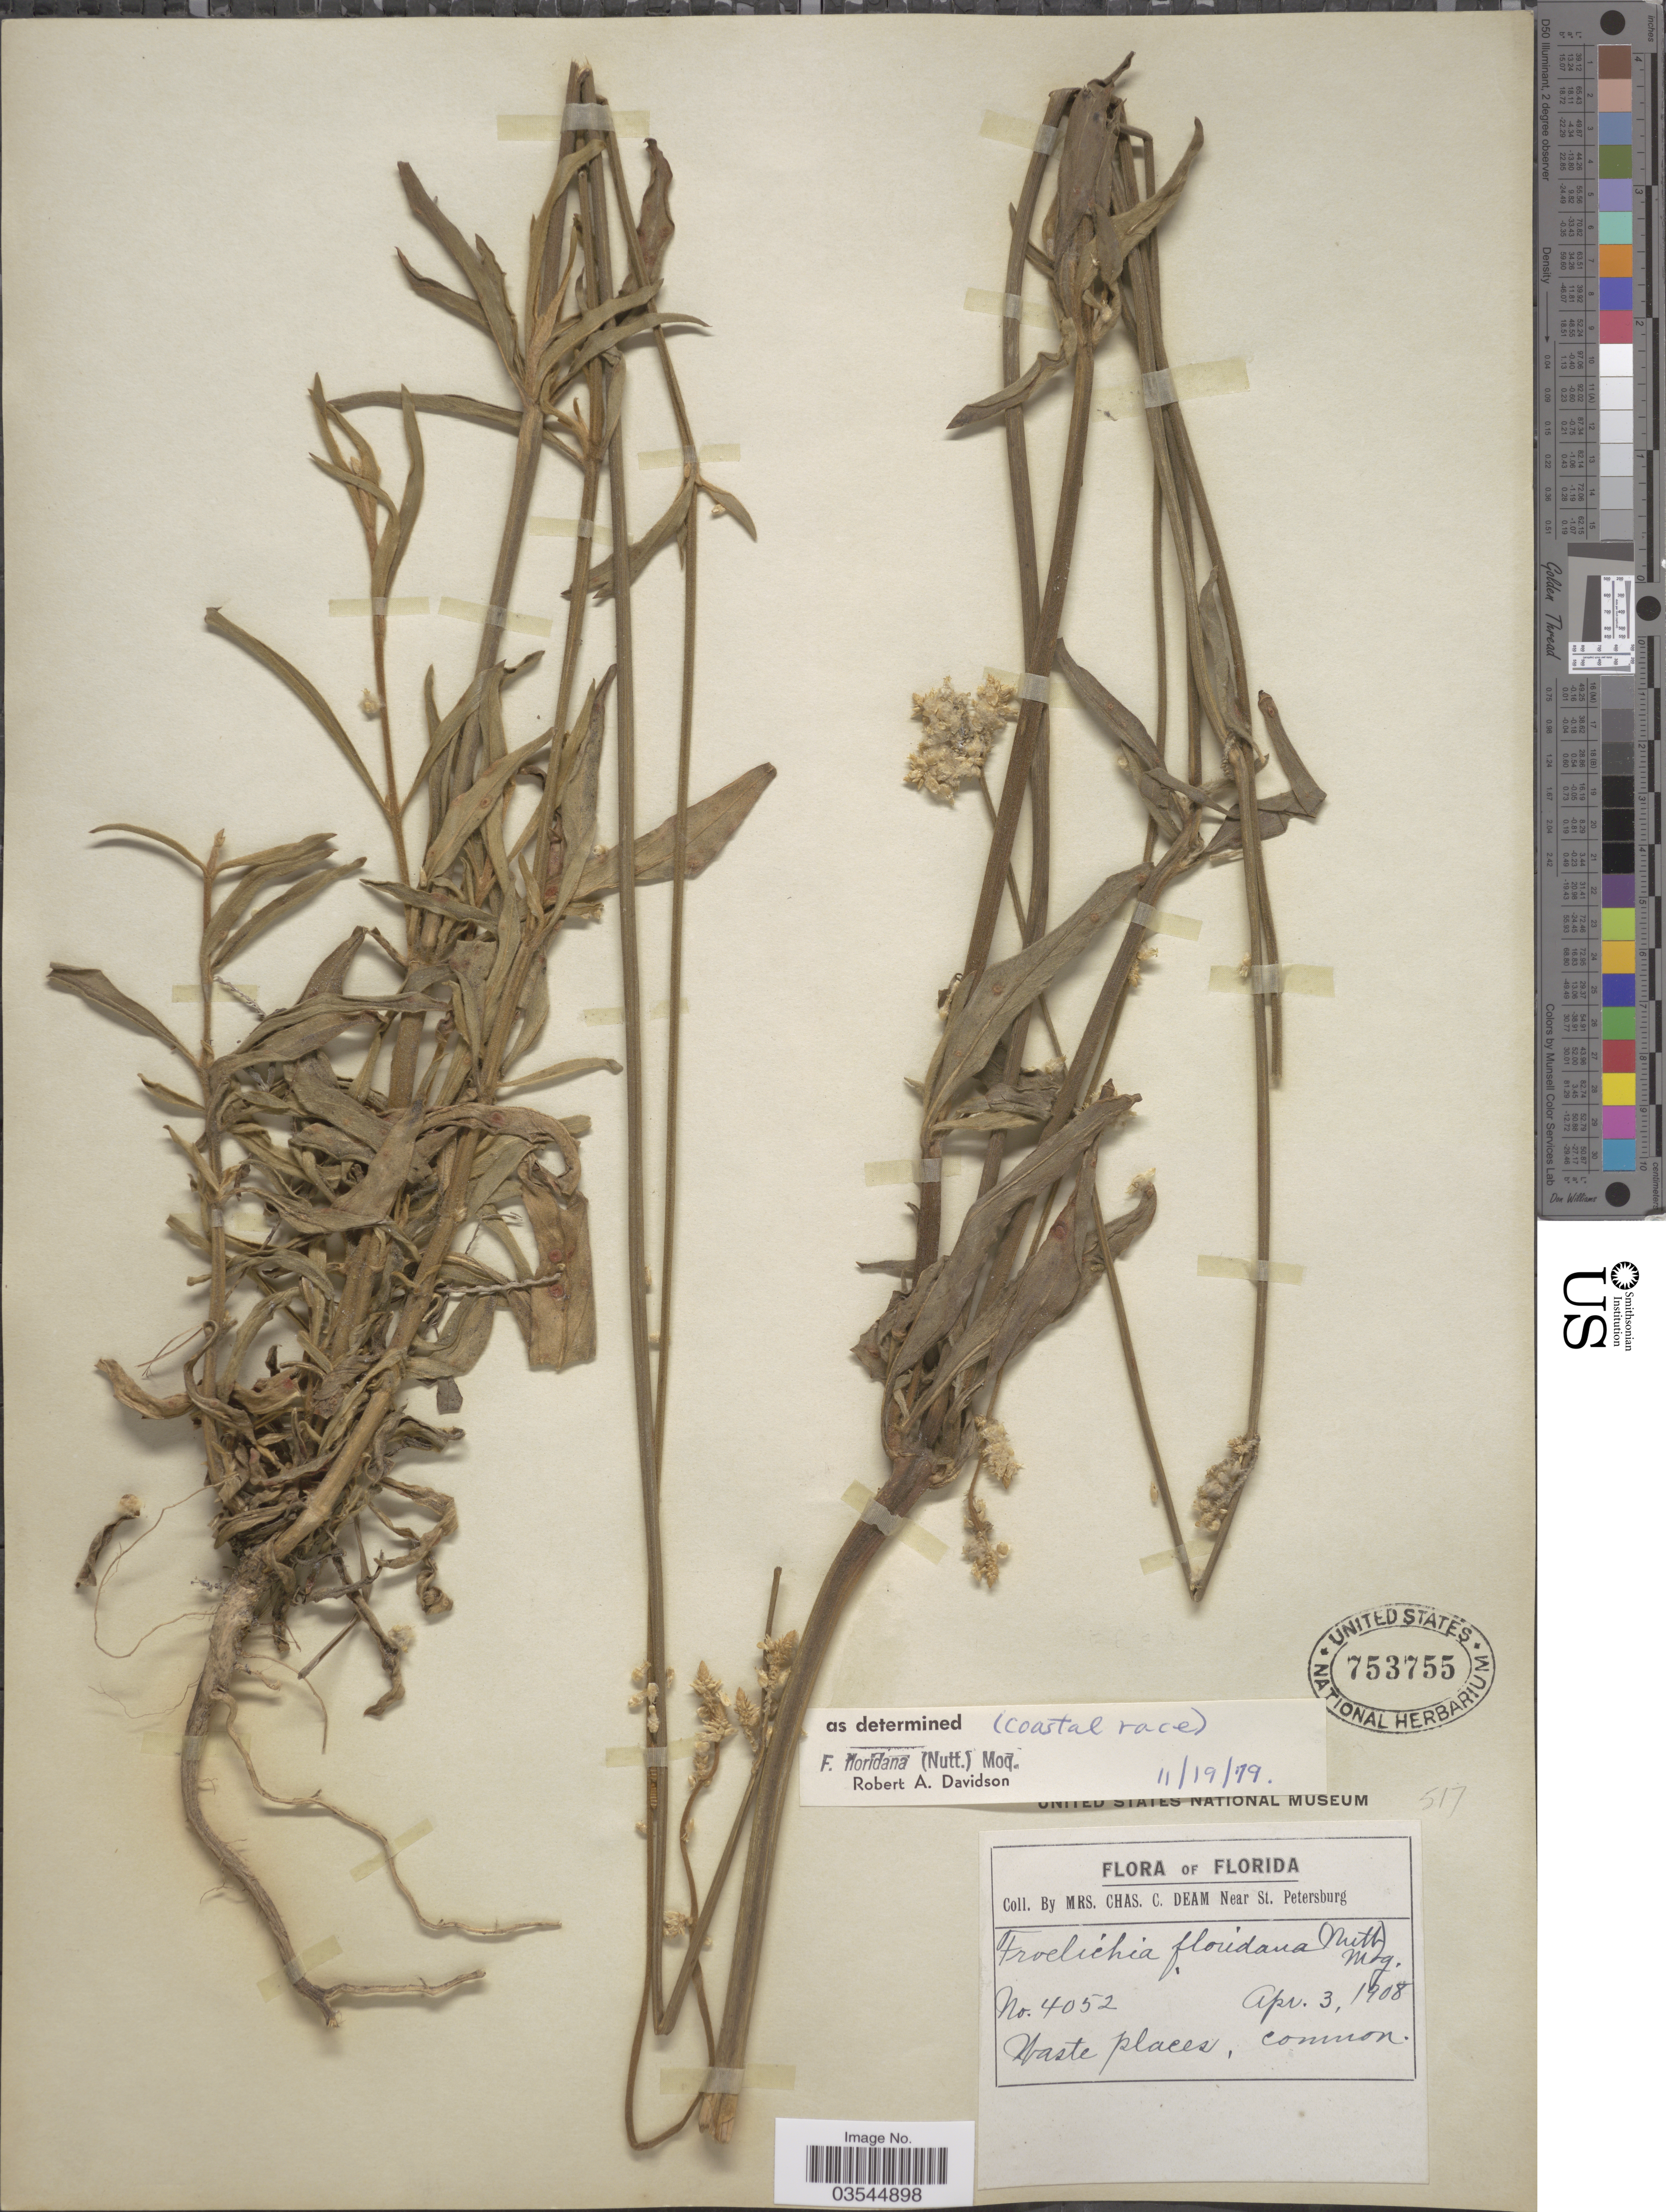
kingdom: Plantae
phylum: Tracheophyta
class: Magnoliopsida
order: Caryophyllales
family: Amaranthaceae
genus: Froelichia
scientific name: Froelichia floridana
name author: (Nutt.) Moq.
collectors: C. Deam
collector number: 4052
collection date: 1908-04-03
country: United States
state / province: Florida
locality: Near St. Petersburg.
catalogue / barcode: US 753755